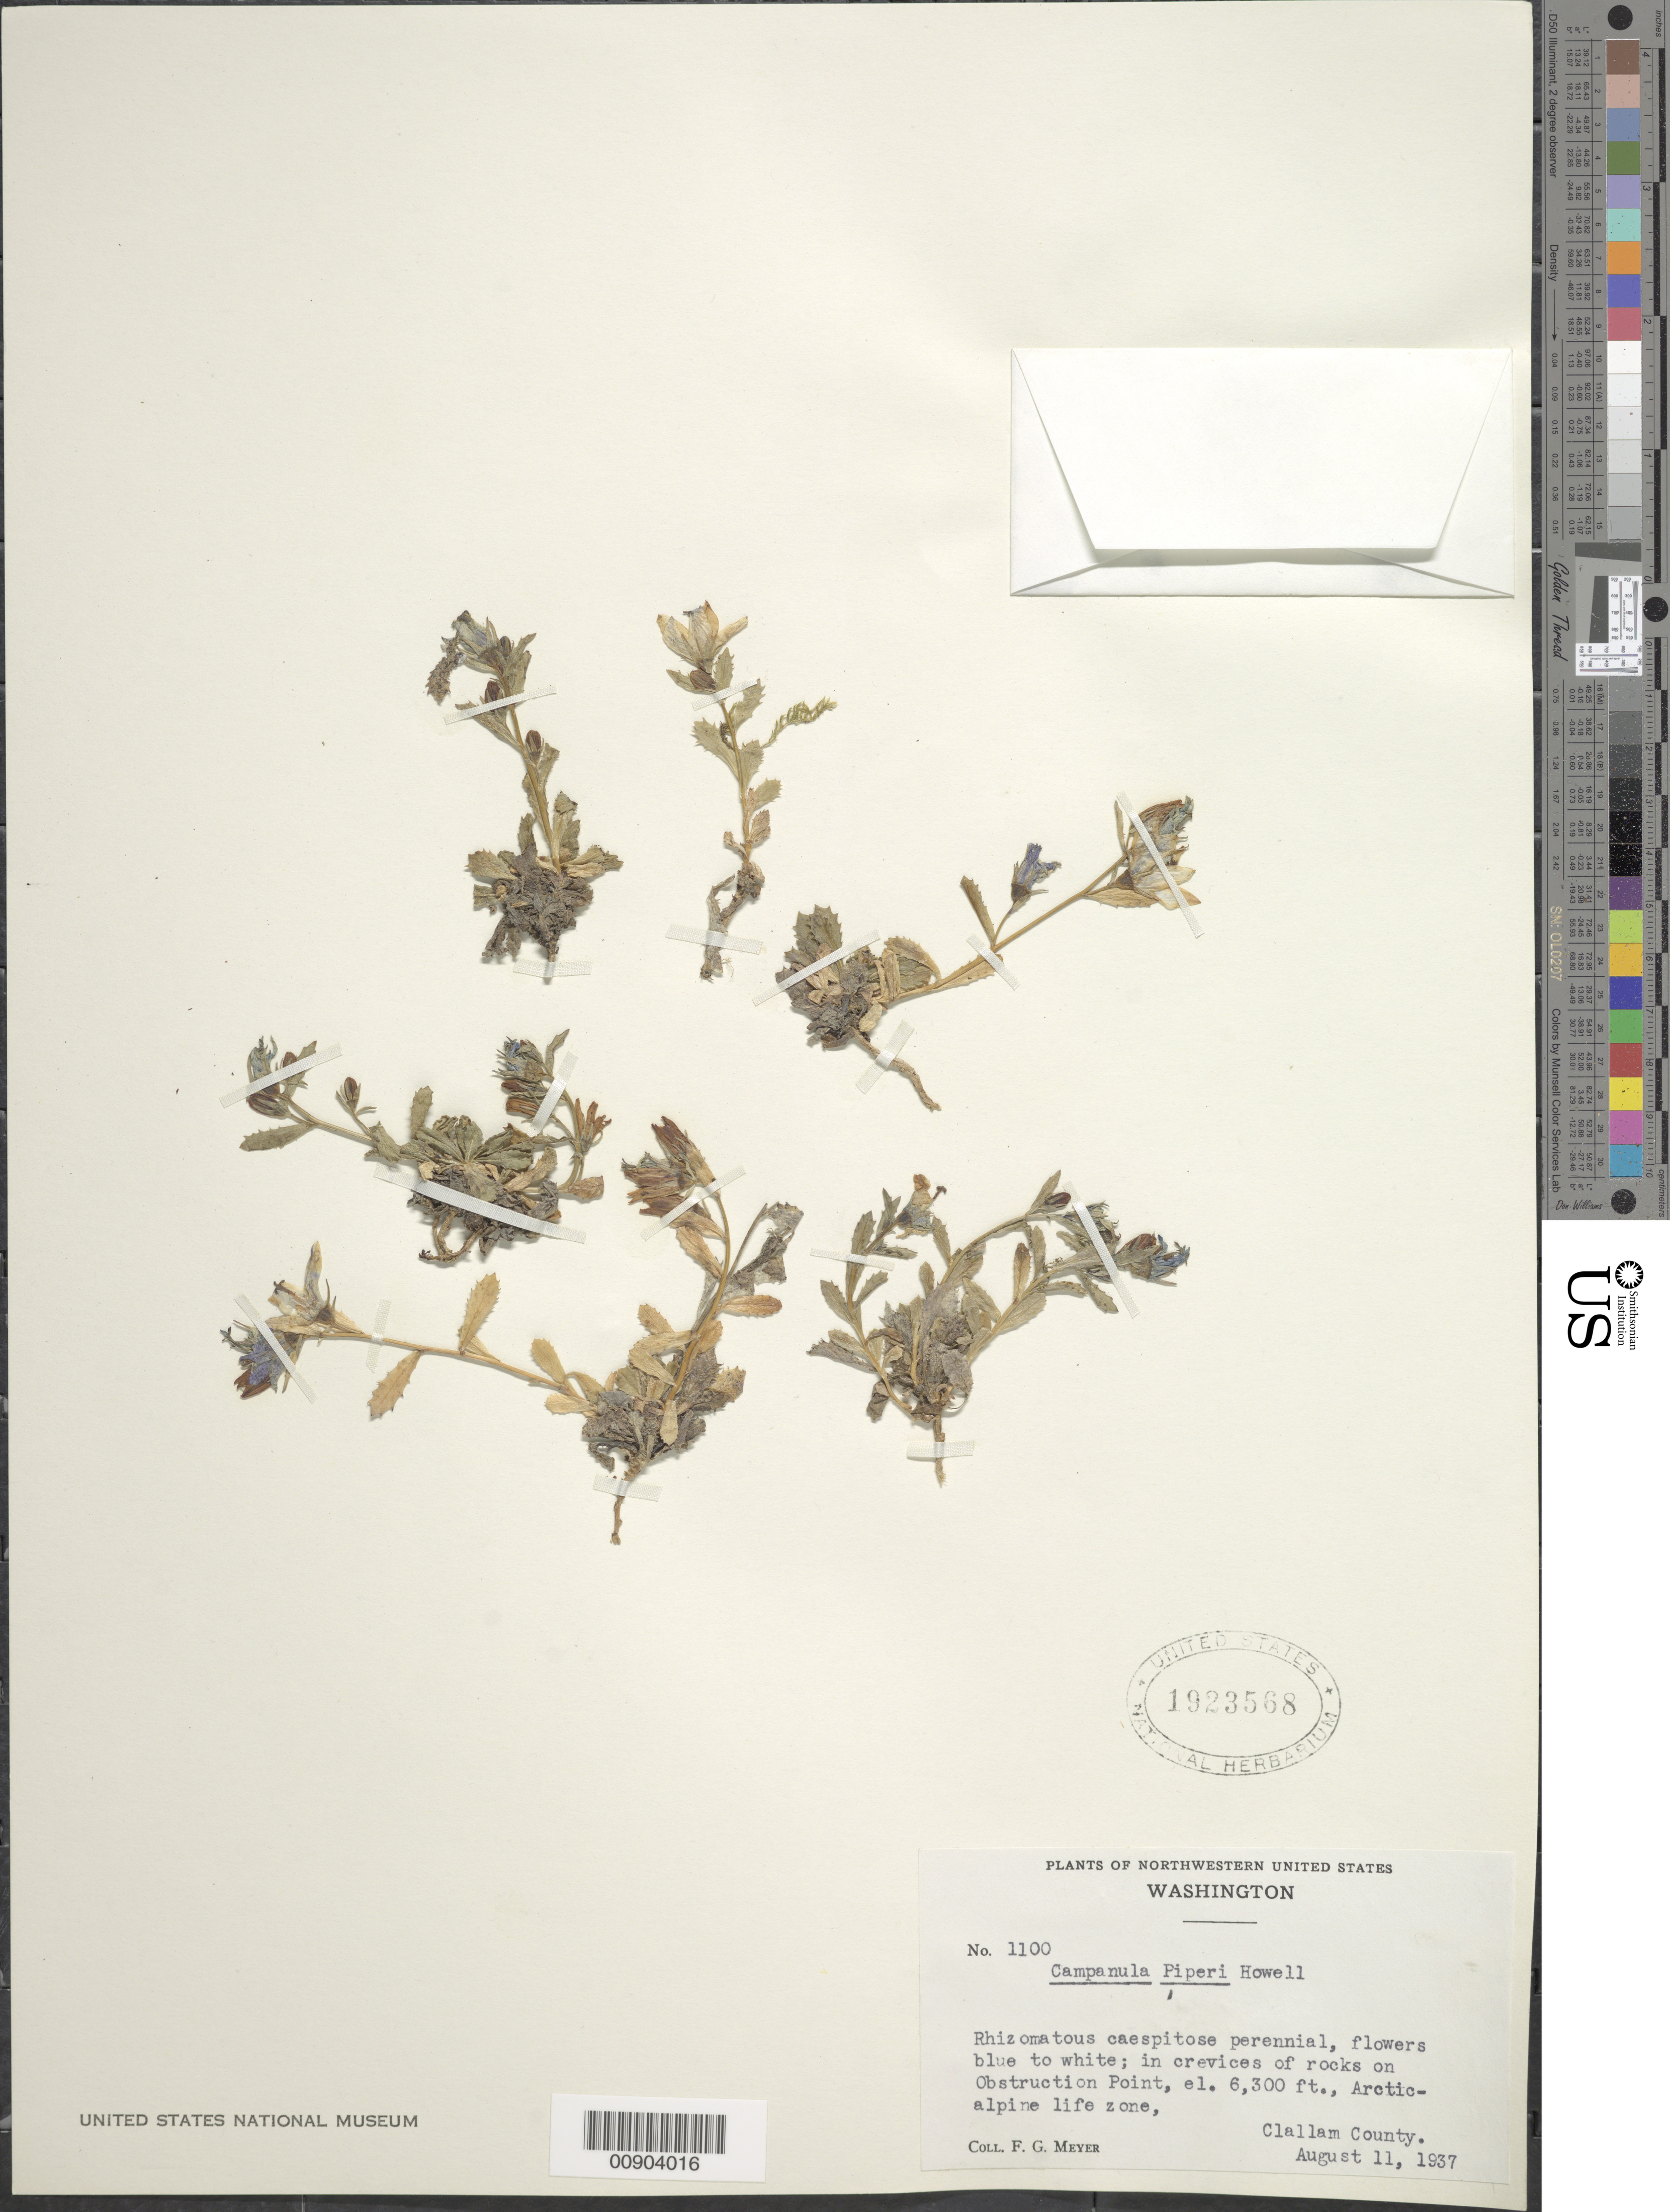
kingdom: Plantae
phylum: Tracheophyta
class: Magnoliopsida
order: Asterales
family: Campanulaceae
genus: Campanula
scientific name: Campanula piperi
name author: Howell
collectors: F. G. Meyer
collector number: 1100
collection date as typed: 11 Aug 1937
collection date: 1937-08-11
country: United States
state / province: Washington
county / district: Clallam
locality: Obstruction Point.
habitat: on clefts and ledges; Arctic-alpine life zone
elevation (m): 1920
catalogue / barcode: US 1923568